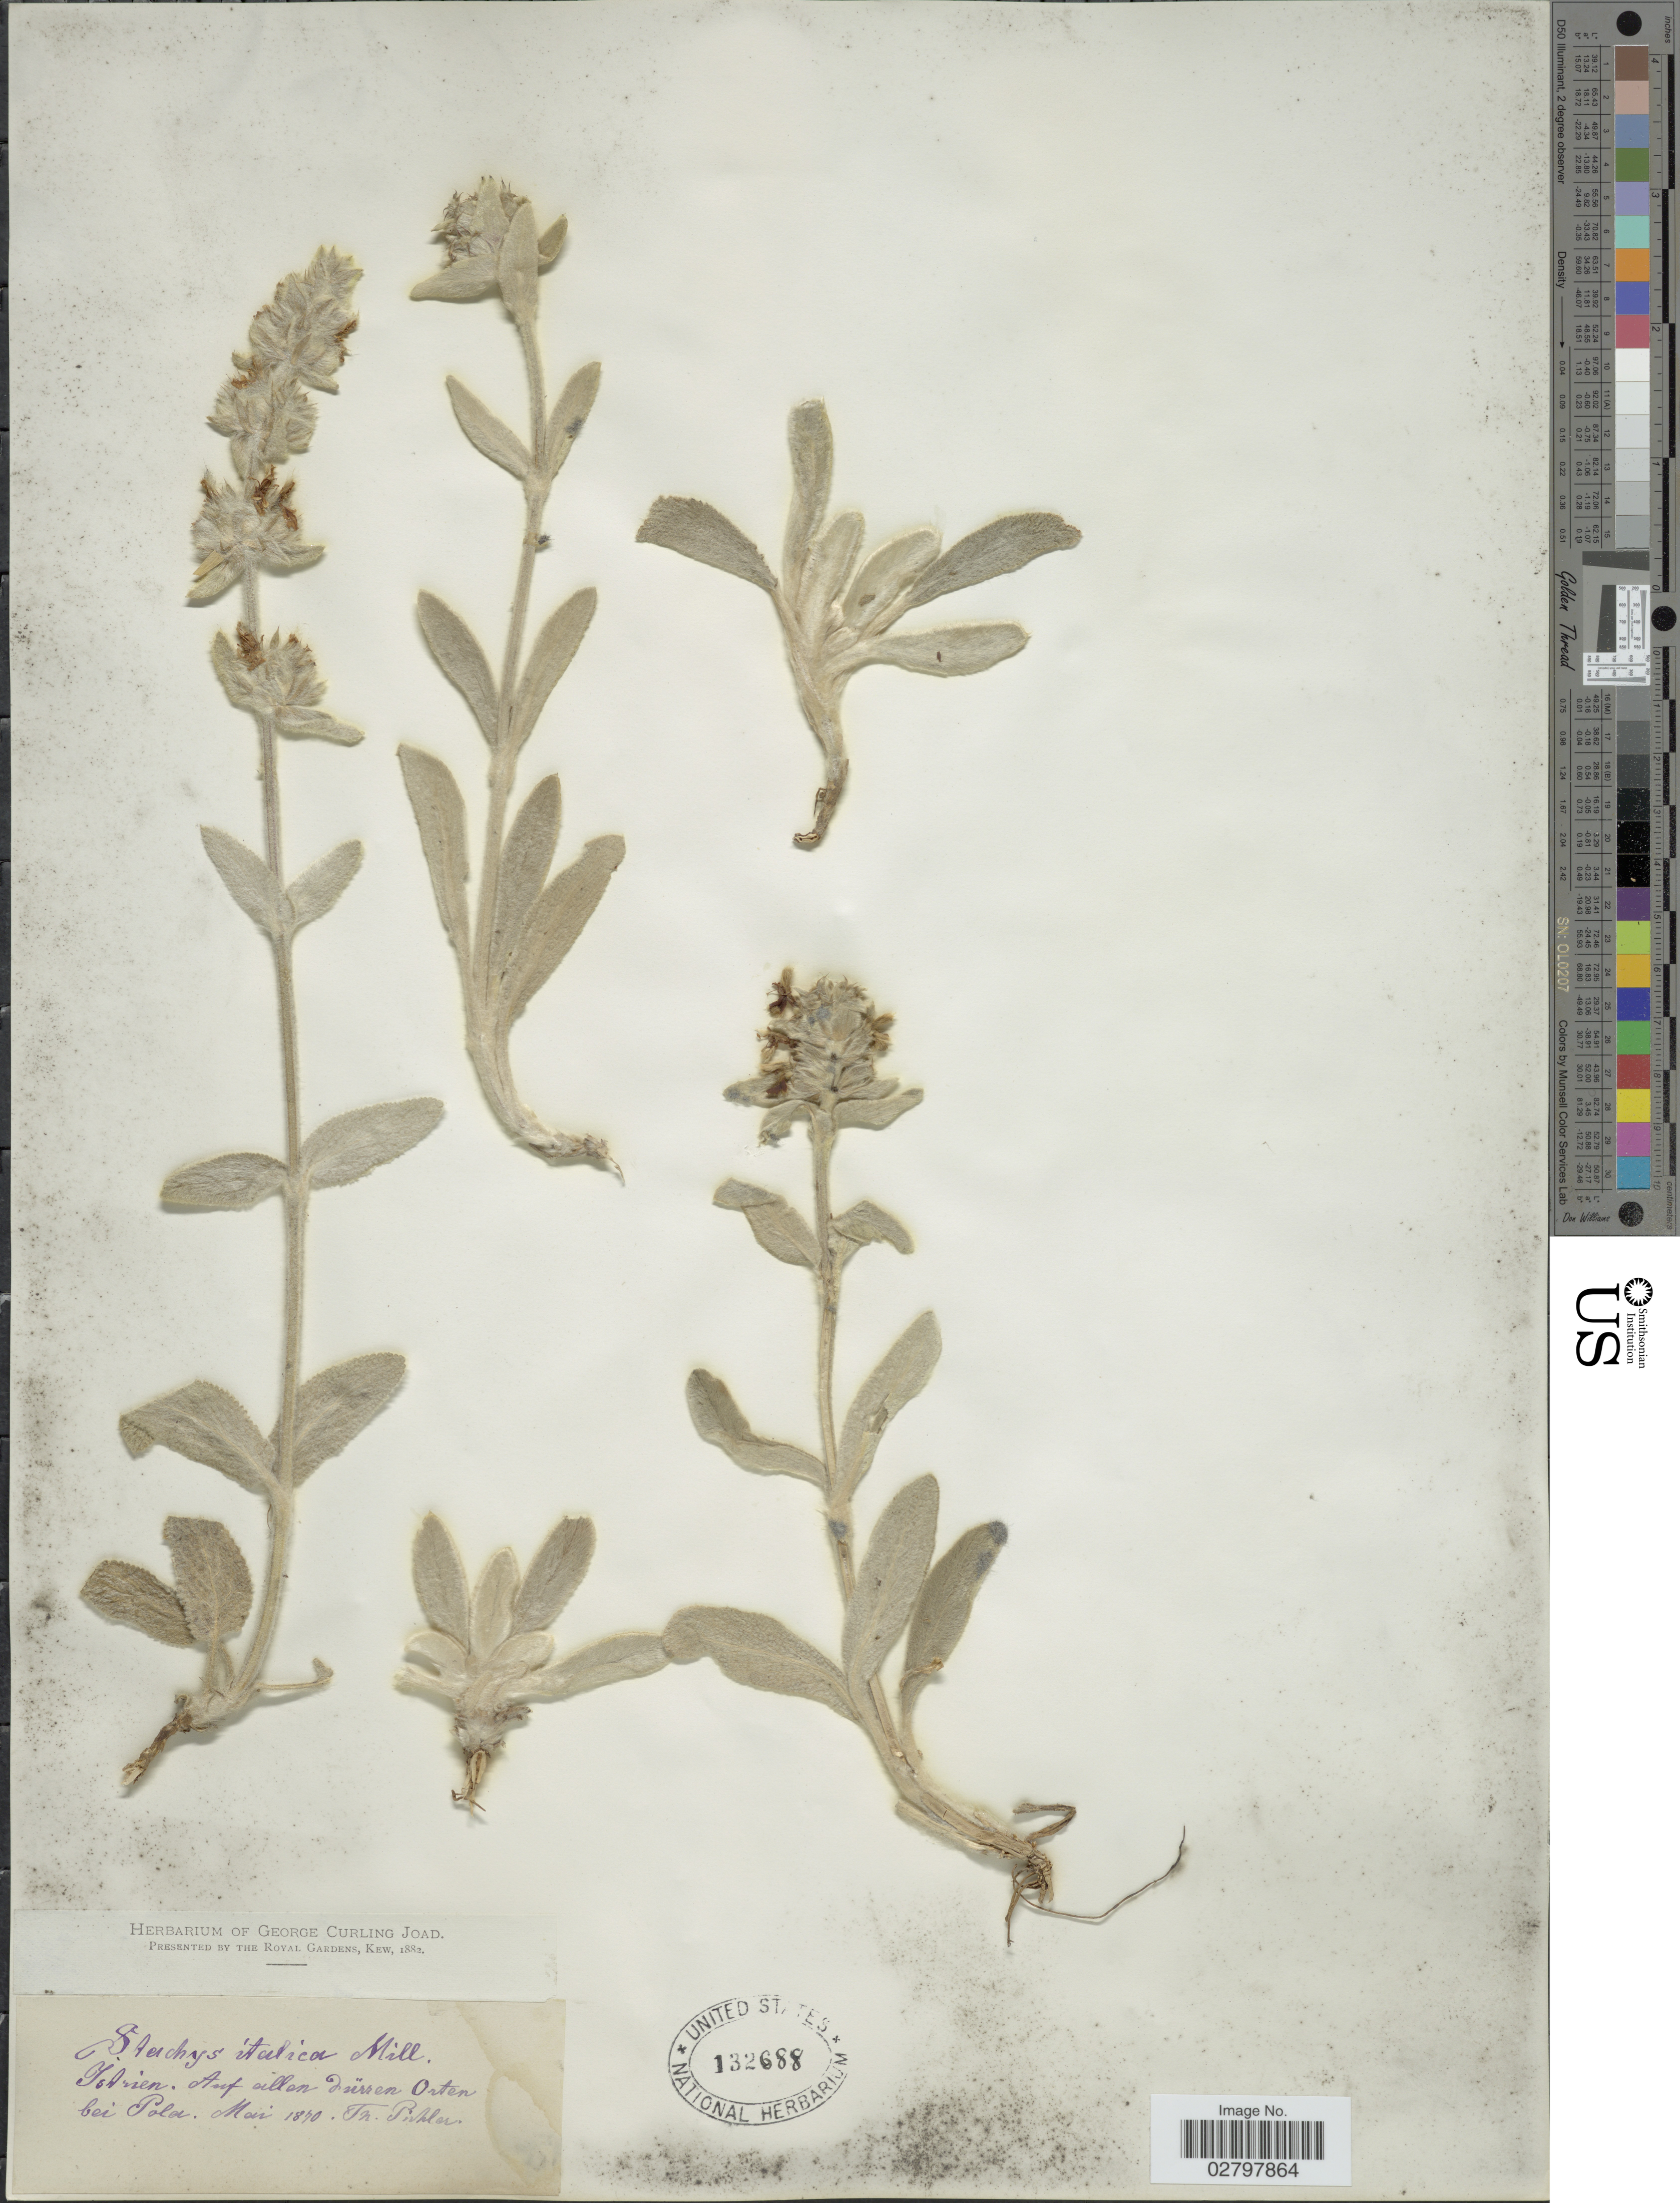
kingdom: Plantae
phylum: Tracheophyta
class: Magnoliopsida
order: Lamiales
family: Lamiaceae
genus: Stachys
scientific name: Stachys italica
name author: Mill.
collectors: T. Pichler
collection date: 1870-05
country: Croatia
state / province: Istria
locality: Istrien. Auf allen dürren Orten bei Pola. [interpreted]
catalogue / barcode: US 132688